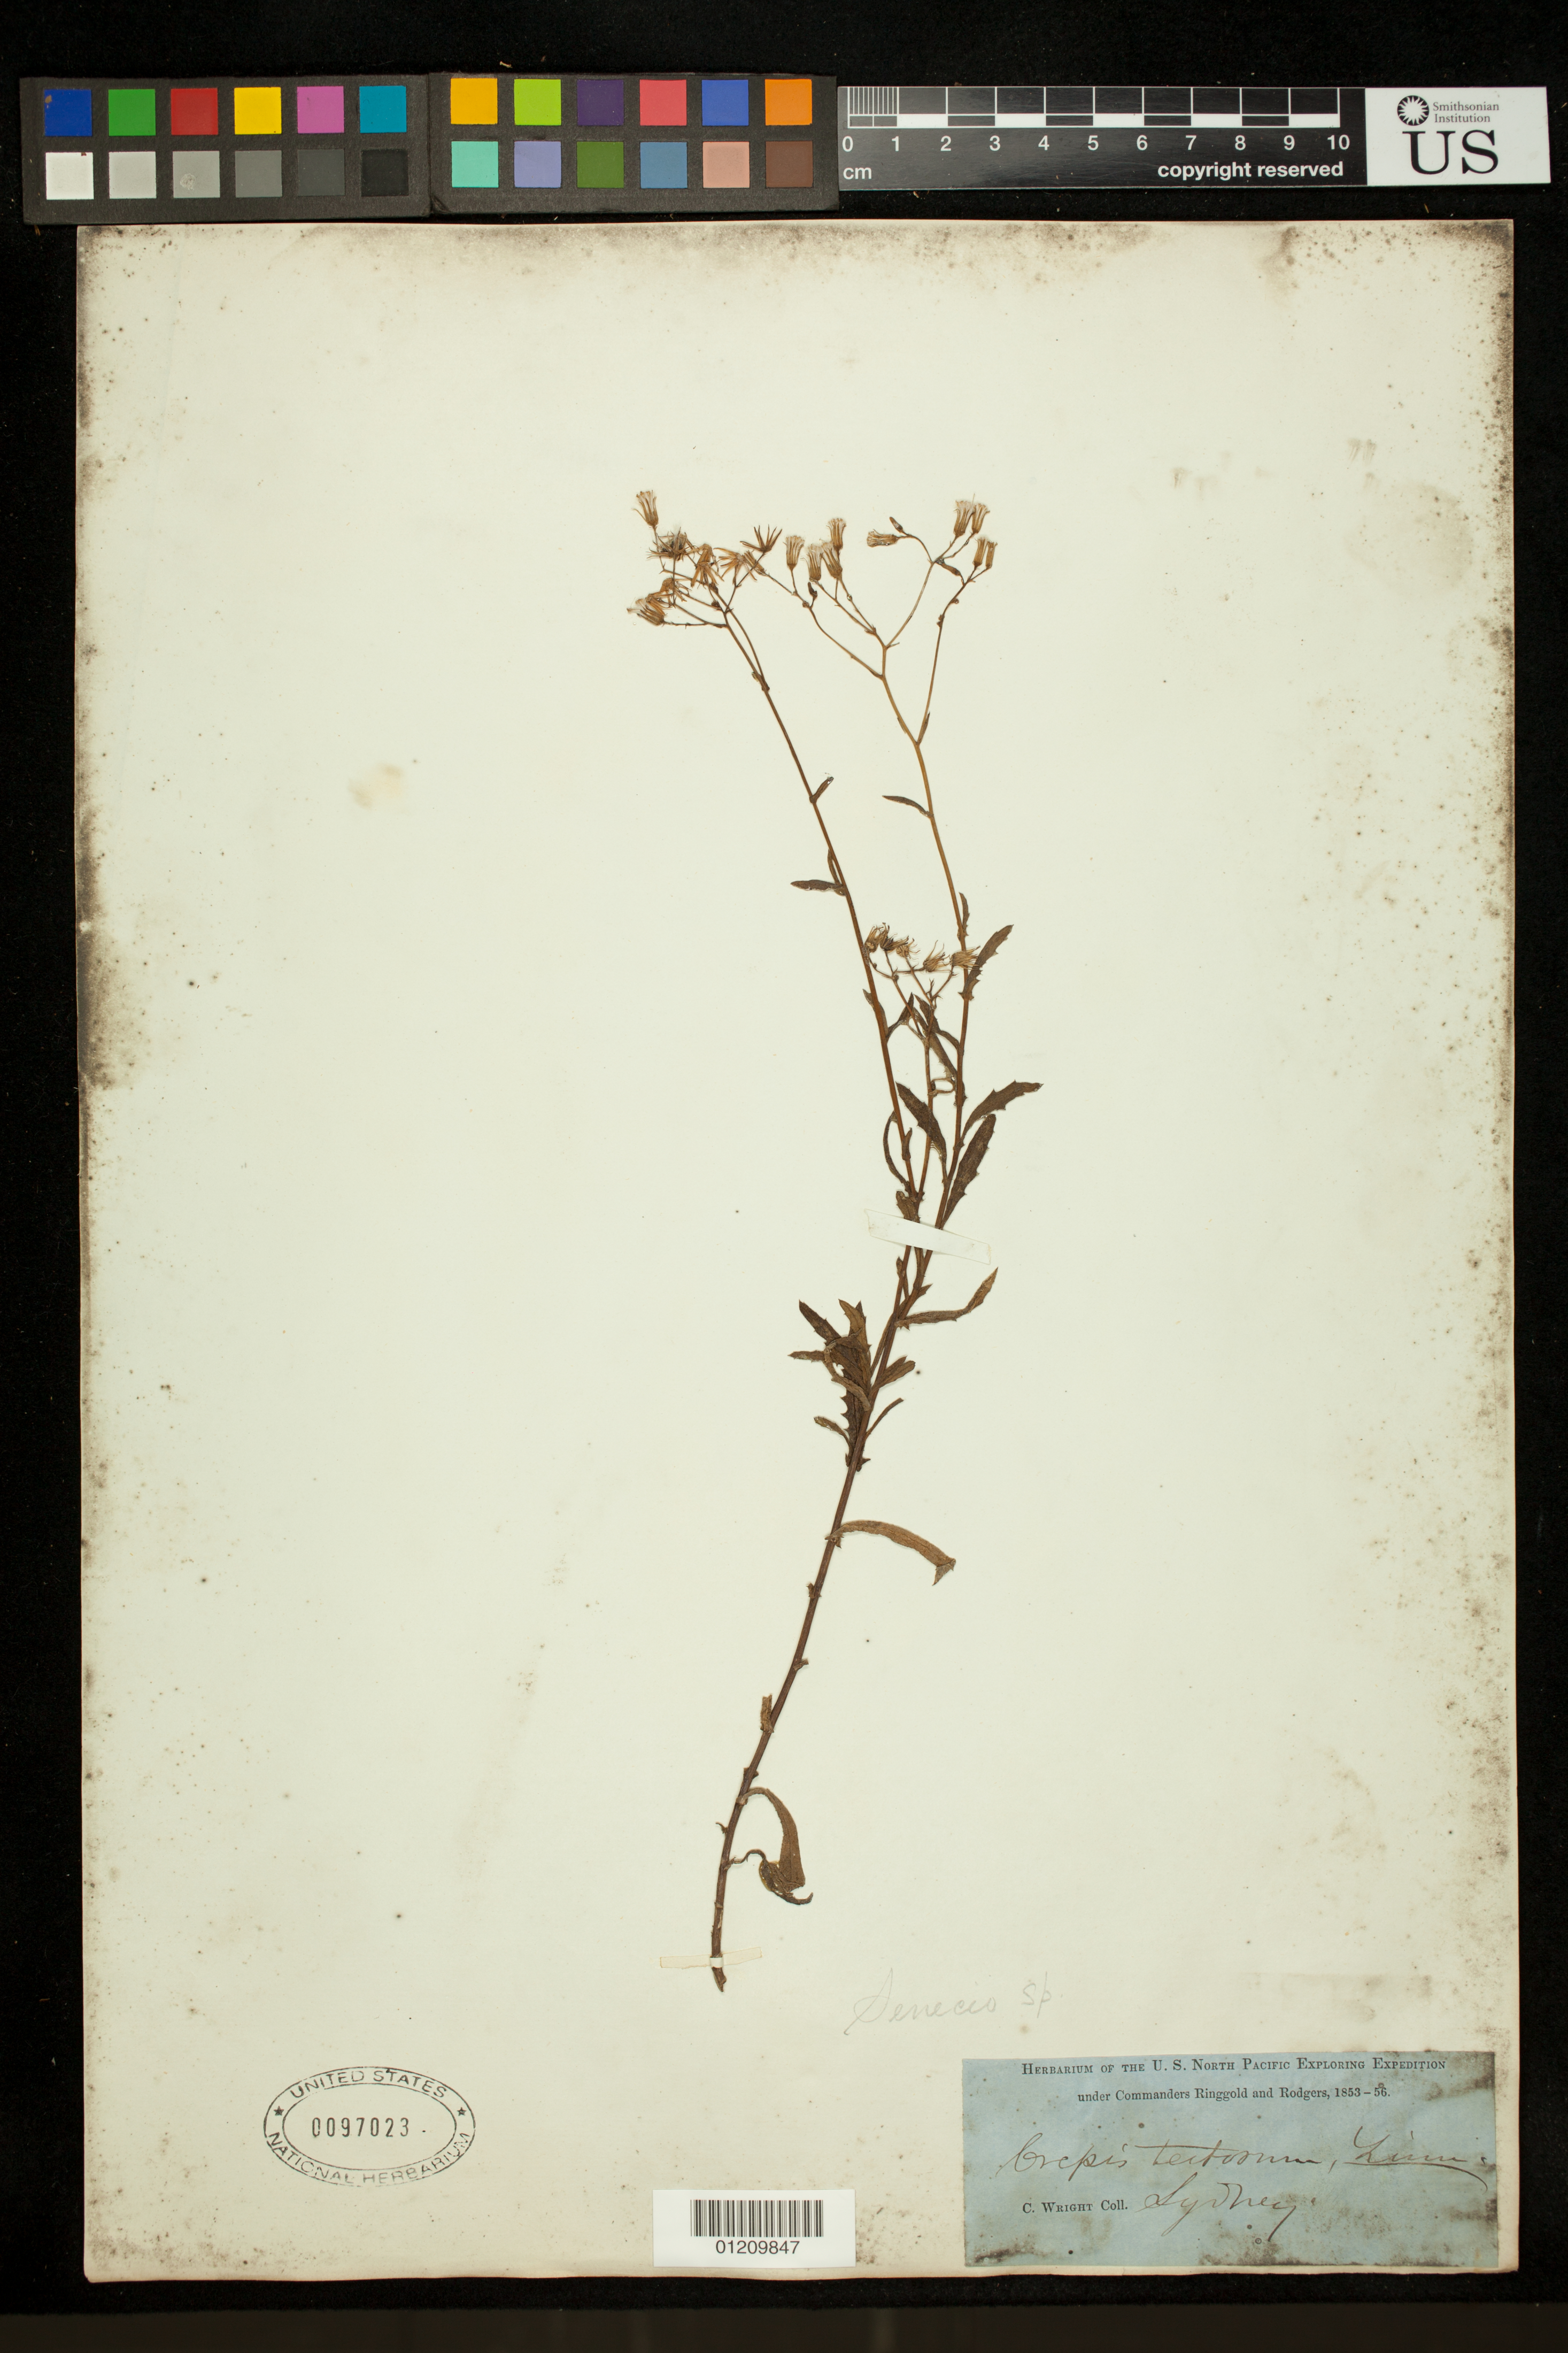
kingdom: Plantae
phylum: Tracheophyta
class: Magnoliopsida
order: Asterales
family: Asteraceae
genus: Senecio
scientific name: Senecio sp.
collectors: C. Wright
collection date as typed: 1853 to -- -- 1856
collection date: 1853/1856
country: Australia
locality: Sydney.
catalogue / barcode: US 97023